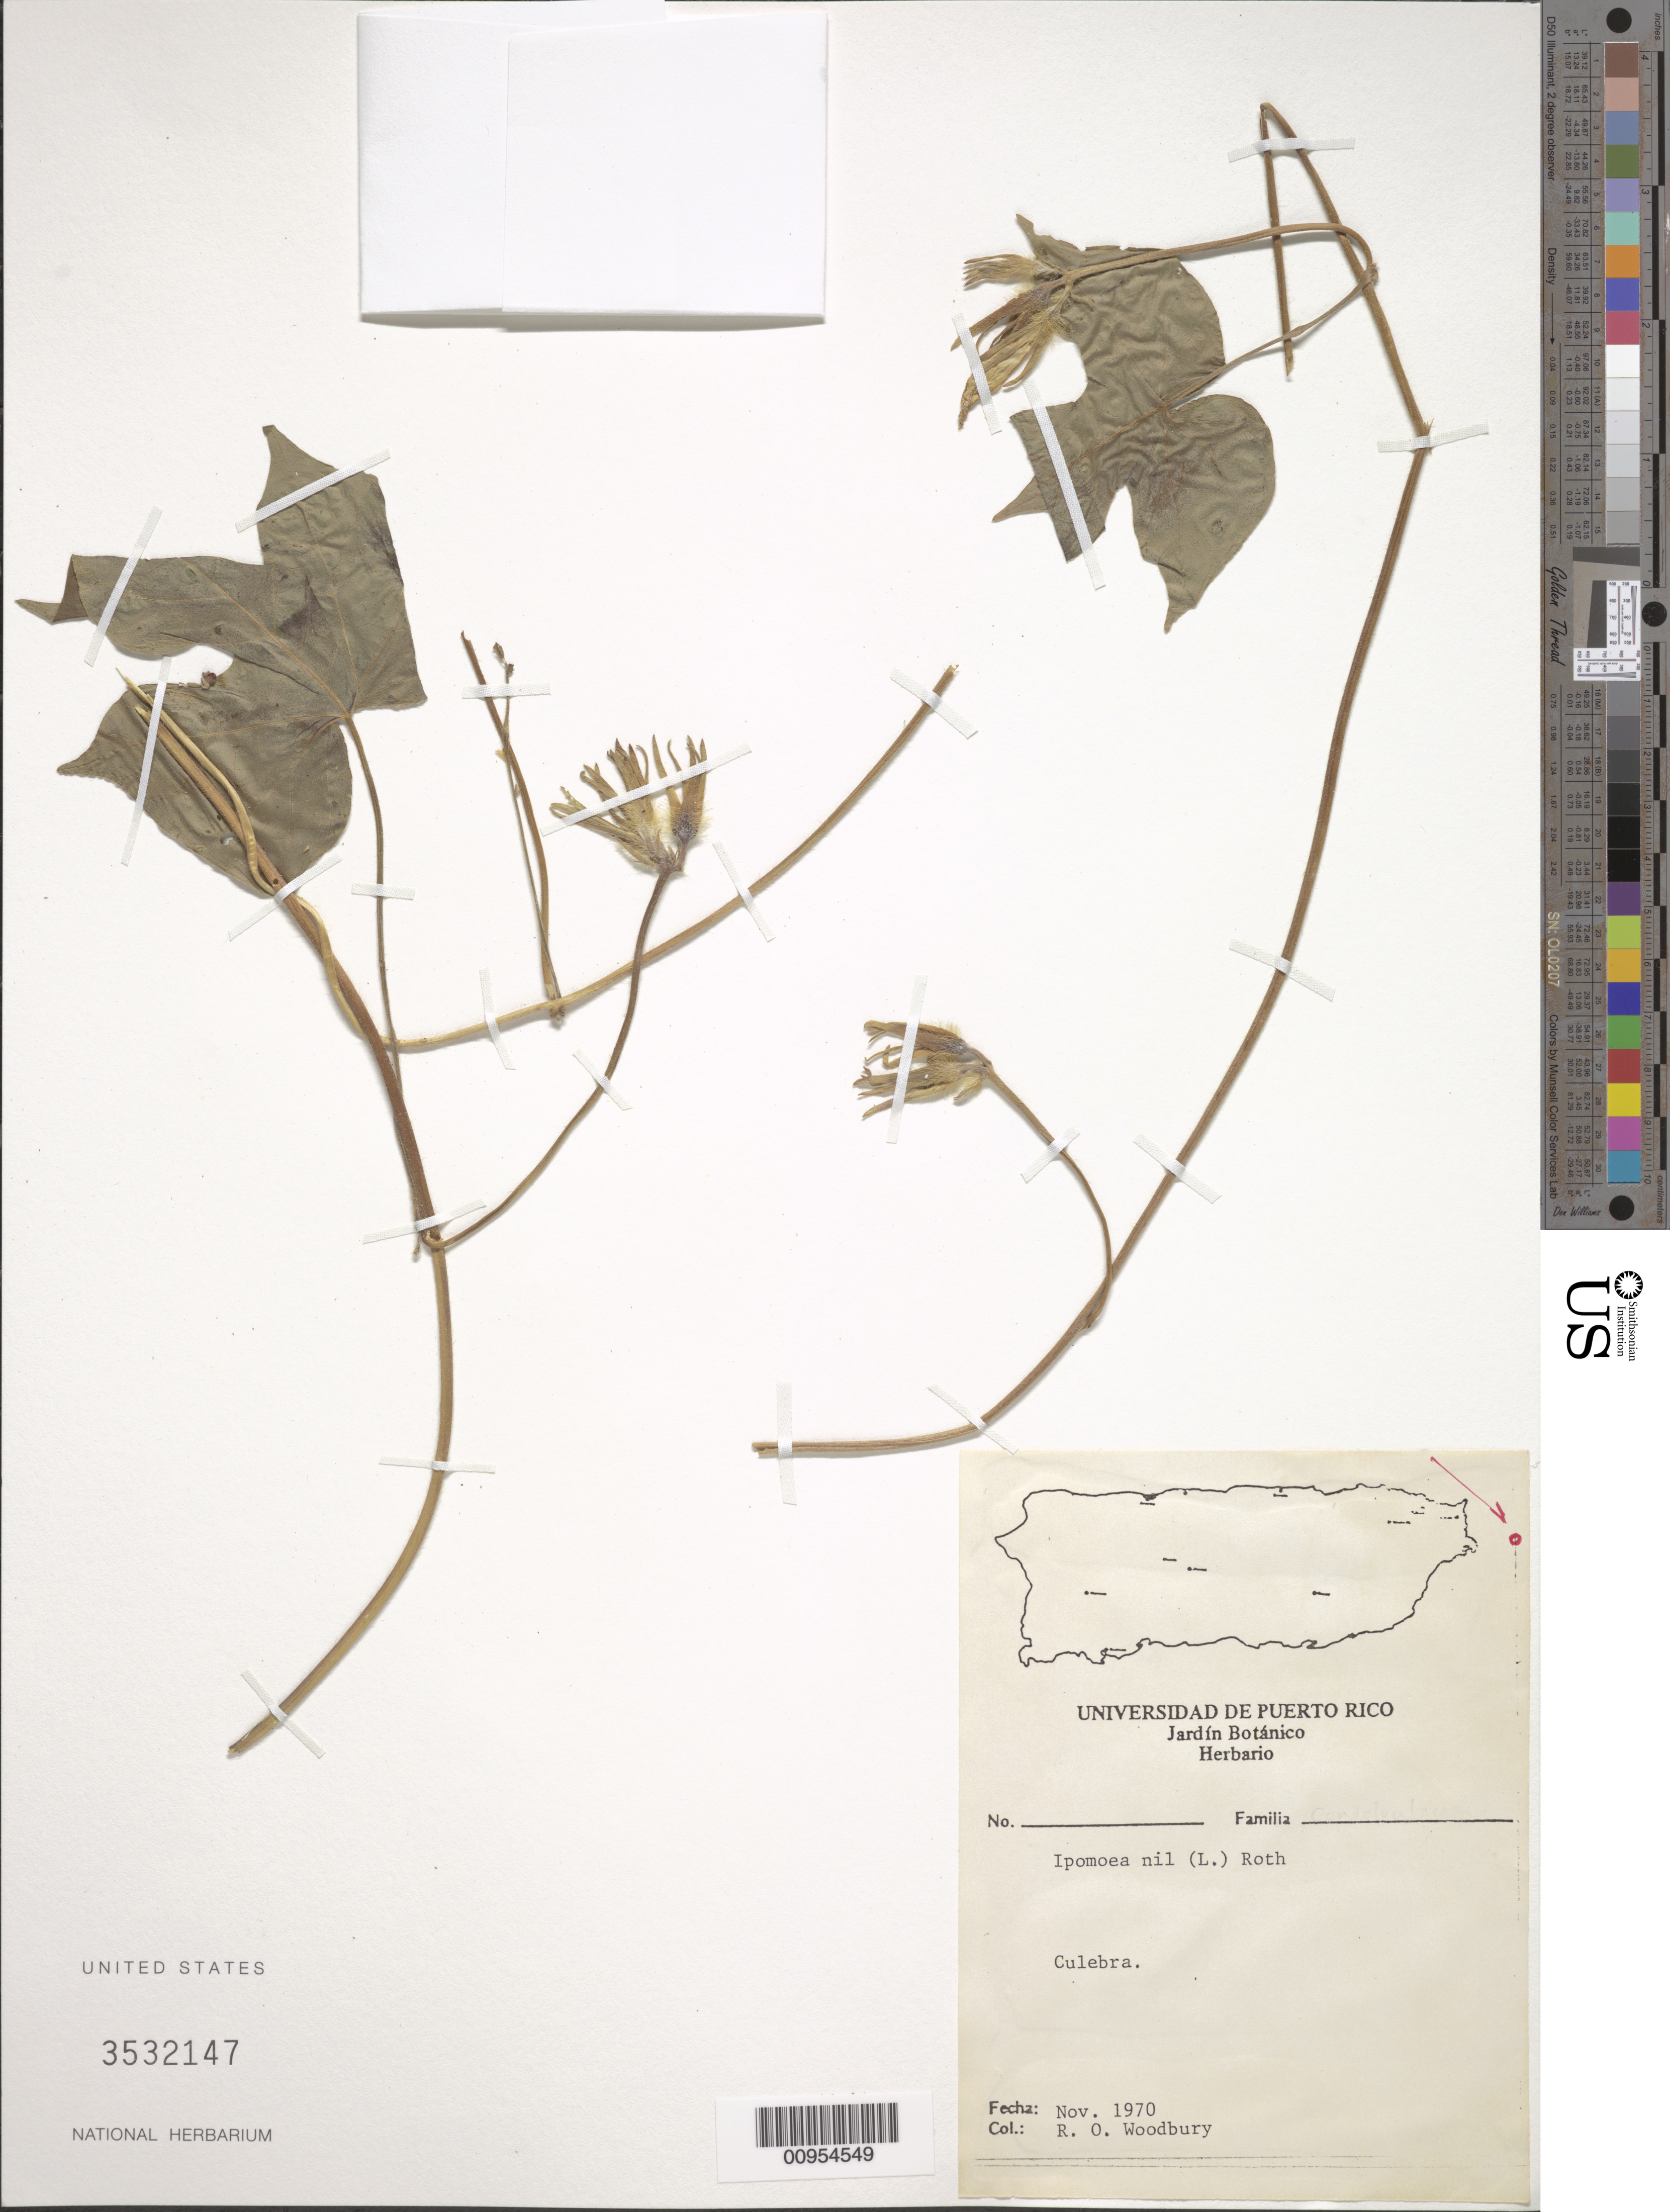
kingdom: Plantae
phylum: Tracheophyta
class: Magnoliopsida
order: Solanales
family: Convolvulaceae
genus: Ipomoea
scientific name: Ipomoea nil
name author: (L.) Roth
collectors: R. O. Woodbury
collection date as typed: Nov 1970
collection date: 1970-11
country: Puerto Rico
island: Culebra Island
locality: Culebra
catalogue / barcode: US 3532147